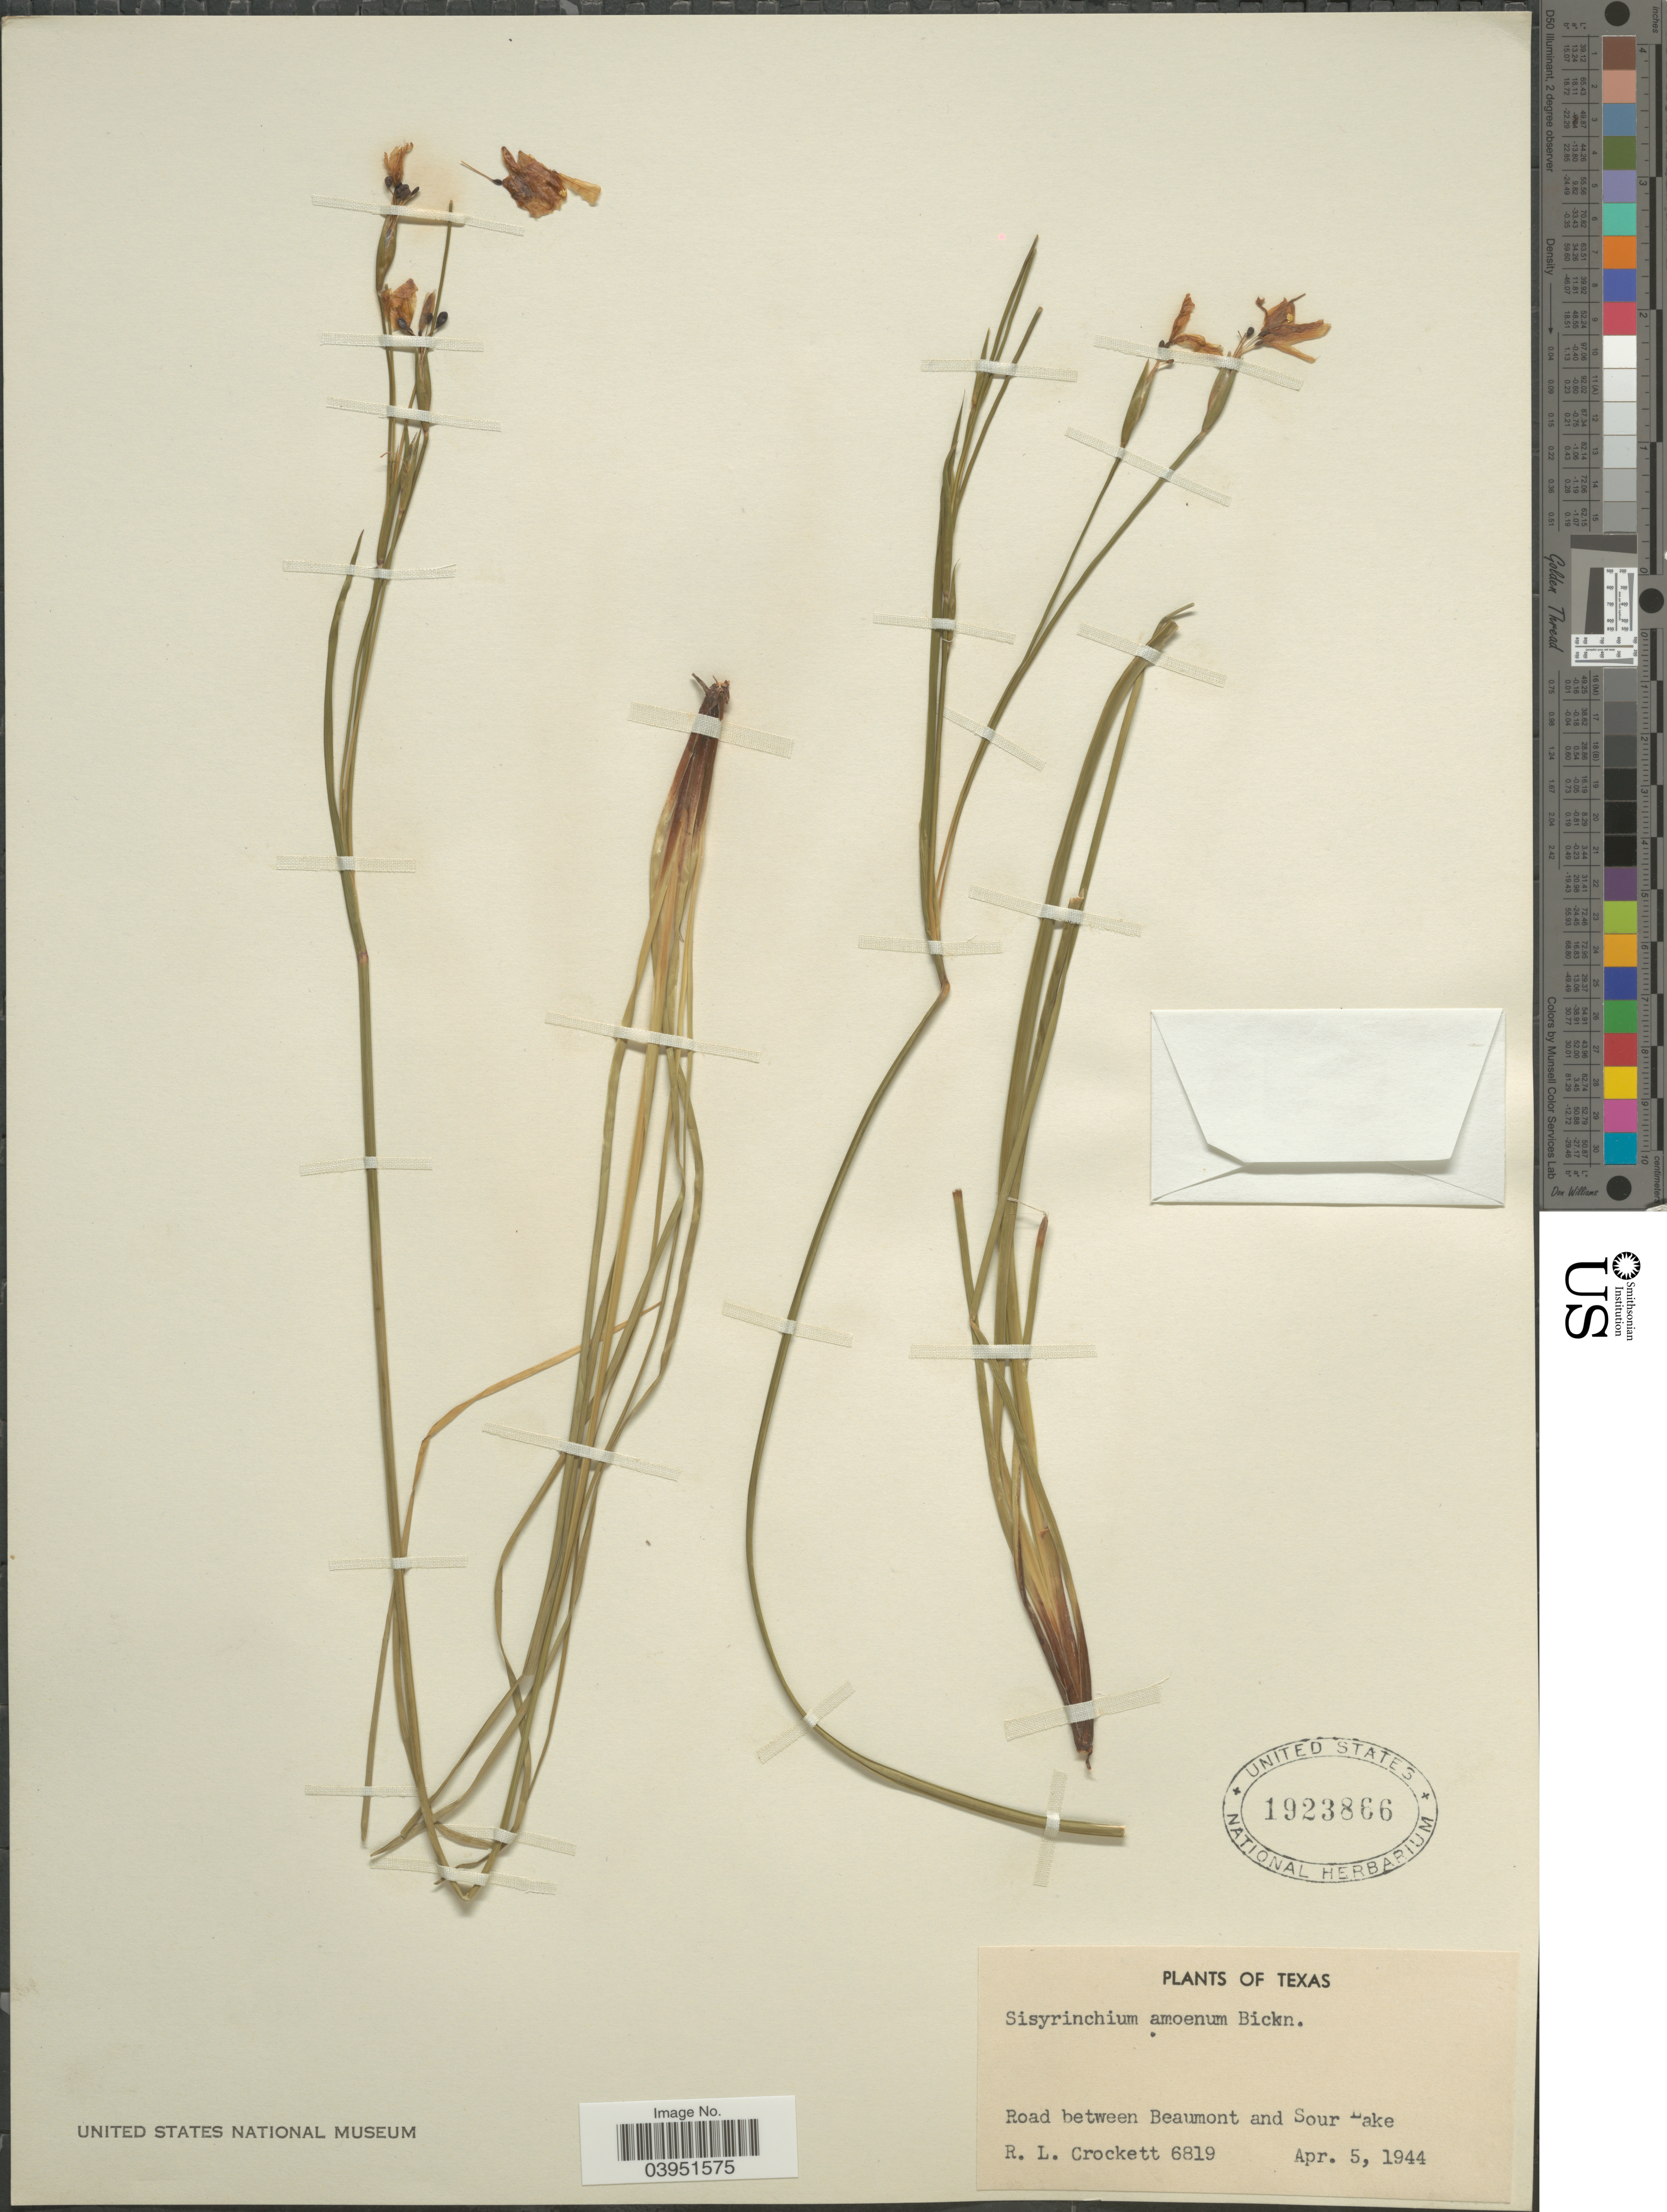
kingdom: Plantae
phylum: Tracheophyta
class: Liliopsida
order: Asparagales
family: Iridaceae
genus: Sisyrinchium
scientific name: Sisyrinchium pruinosum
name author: E.P. Bicknell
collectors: R. Crockett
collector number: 6819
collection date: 1944-04-05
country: United States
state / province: Texas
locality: Road between Beaumont and Sour Lake.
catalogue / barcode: US 1923866